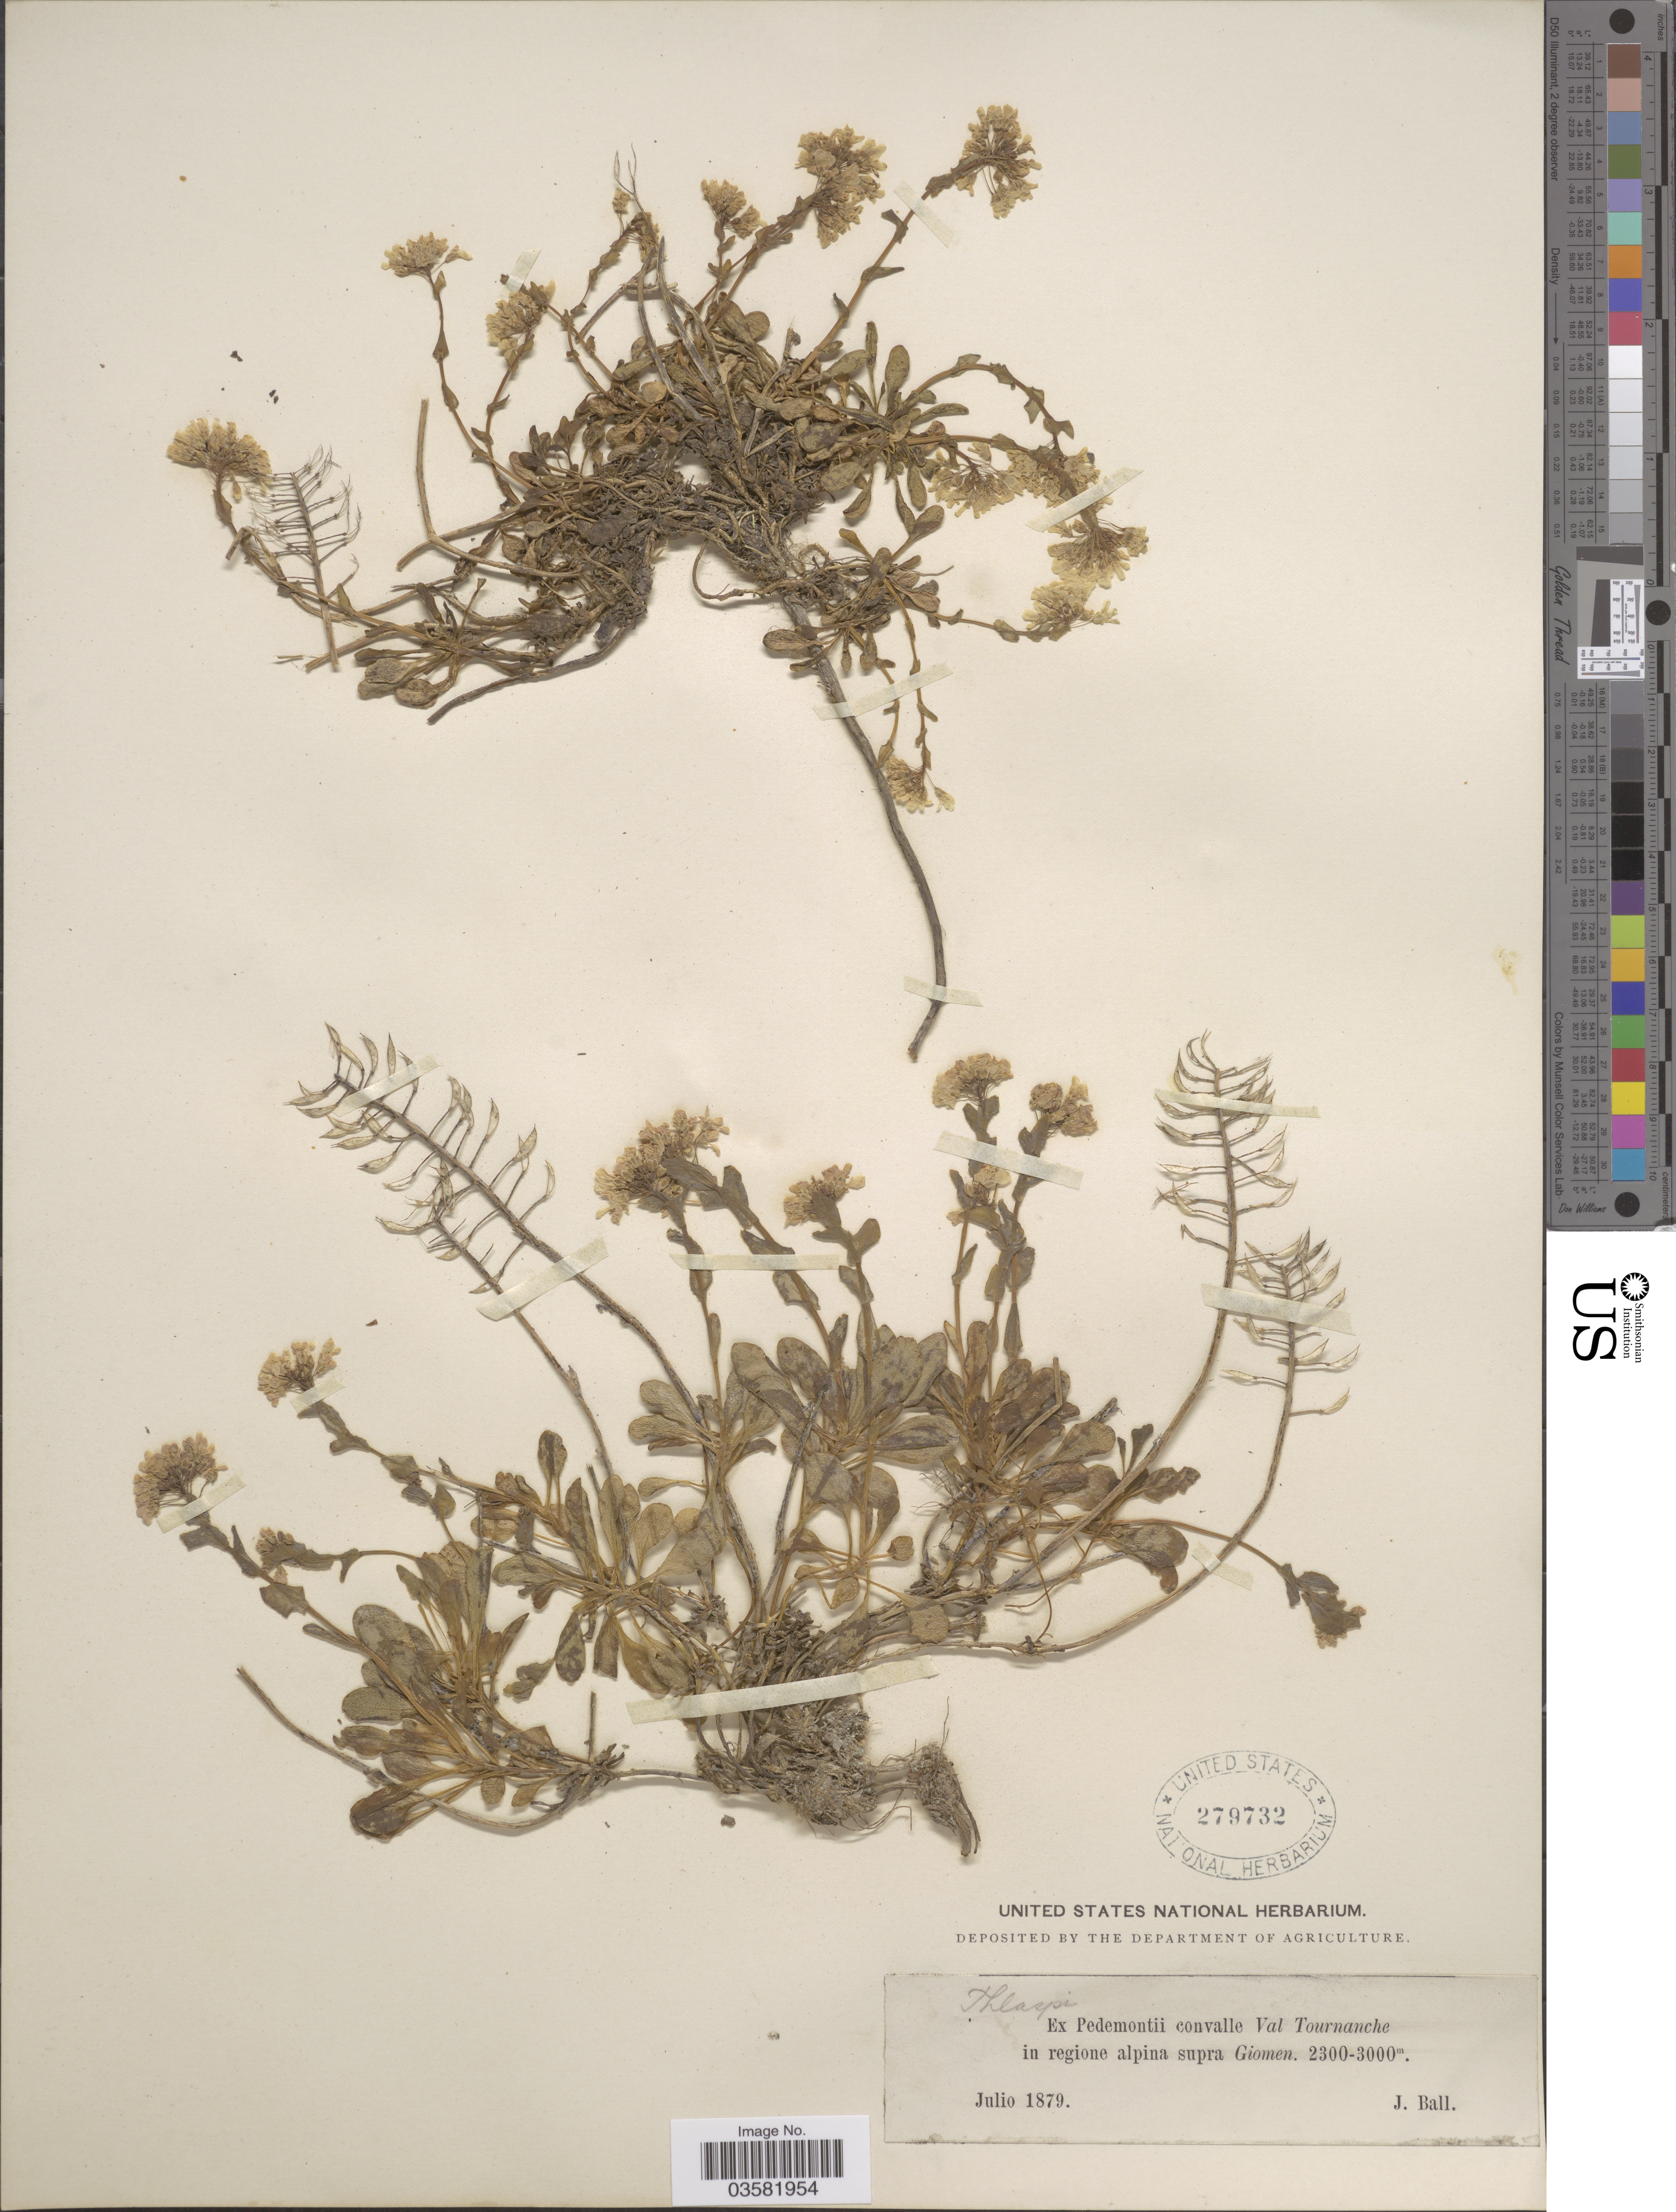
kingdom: Plantae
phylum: Tracheophyta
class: Magnoliopsida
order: Brassicales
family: Brassicaceae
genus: Thlaspi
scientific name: Thlaspi sp.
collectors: J. Ball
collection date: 1879-07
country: Italy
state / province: Piedmont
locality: Ex Pedemontii convalle Val Tournanche in regione alpina supra Giomen.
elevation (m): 2300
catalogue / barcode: US 279732